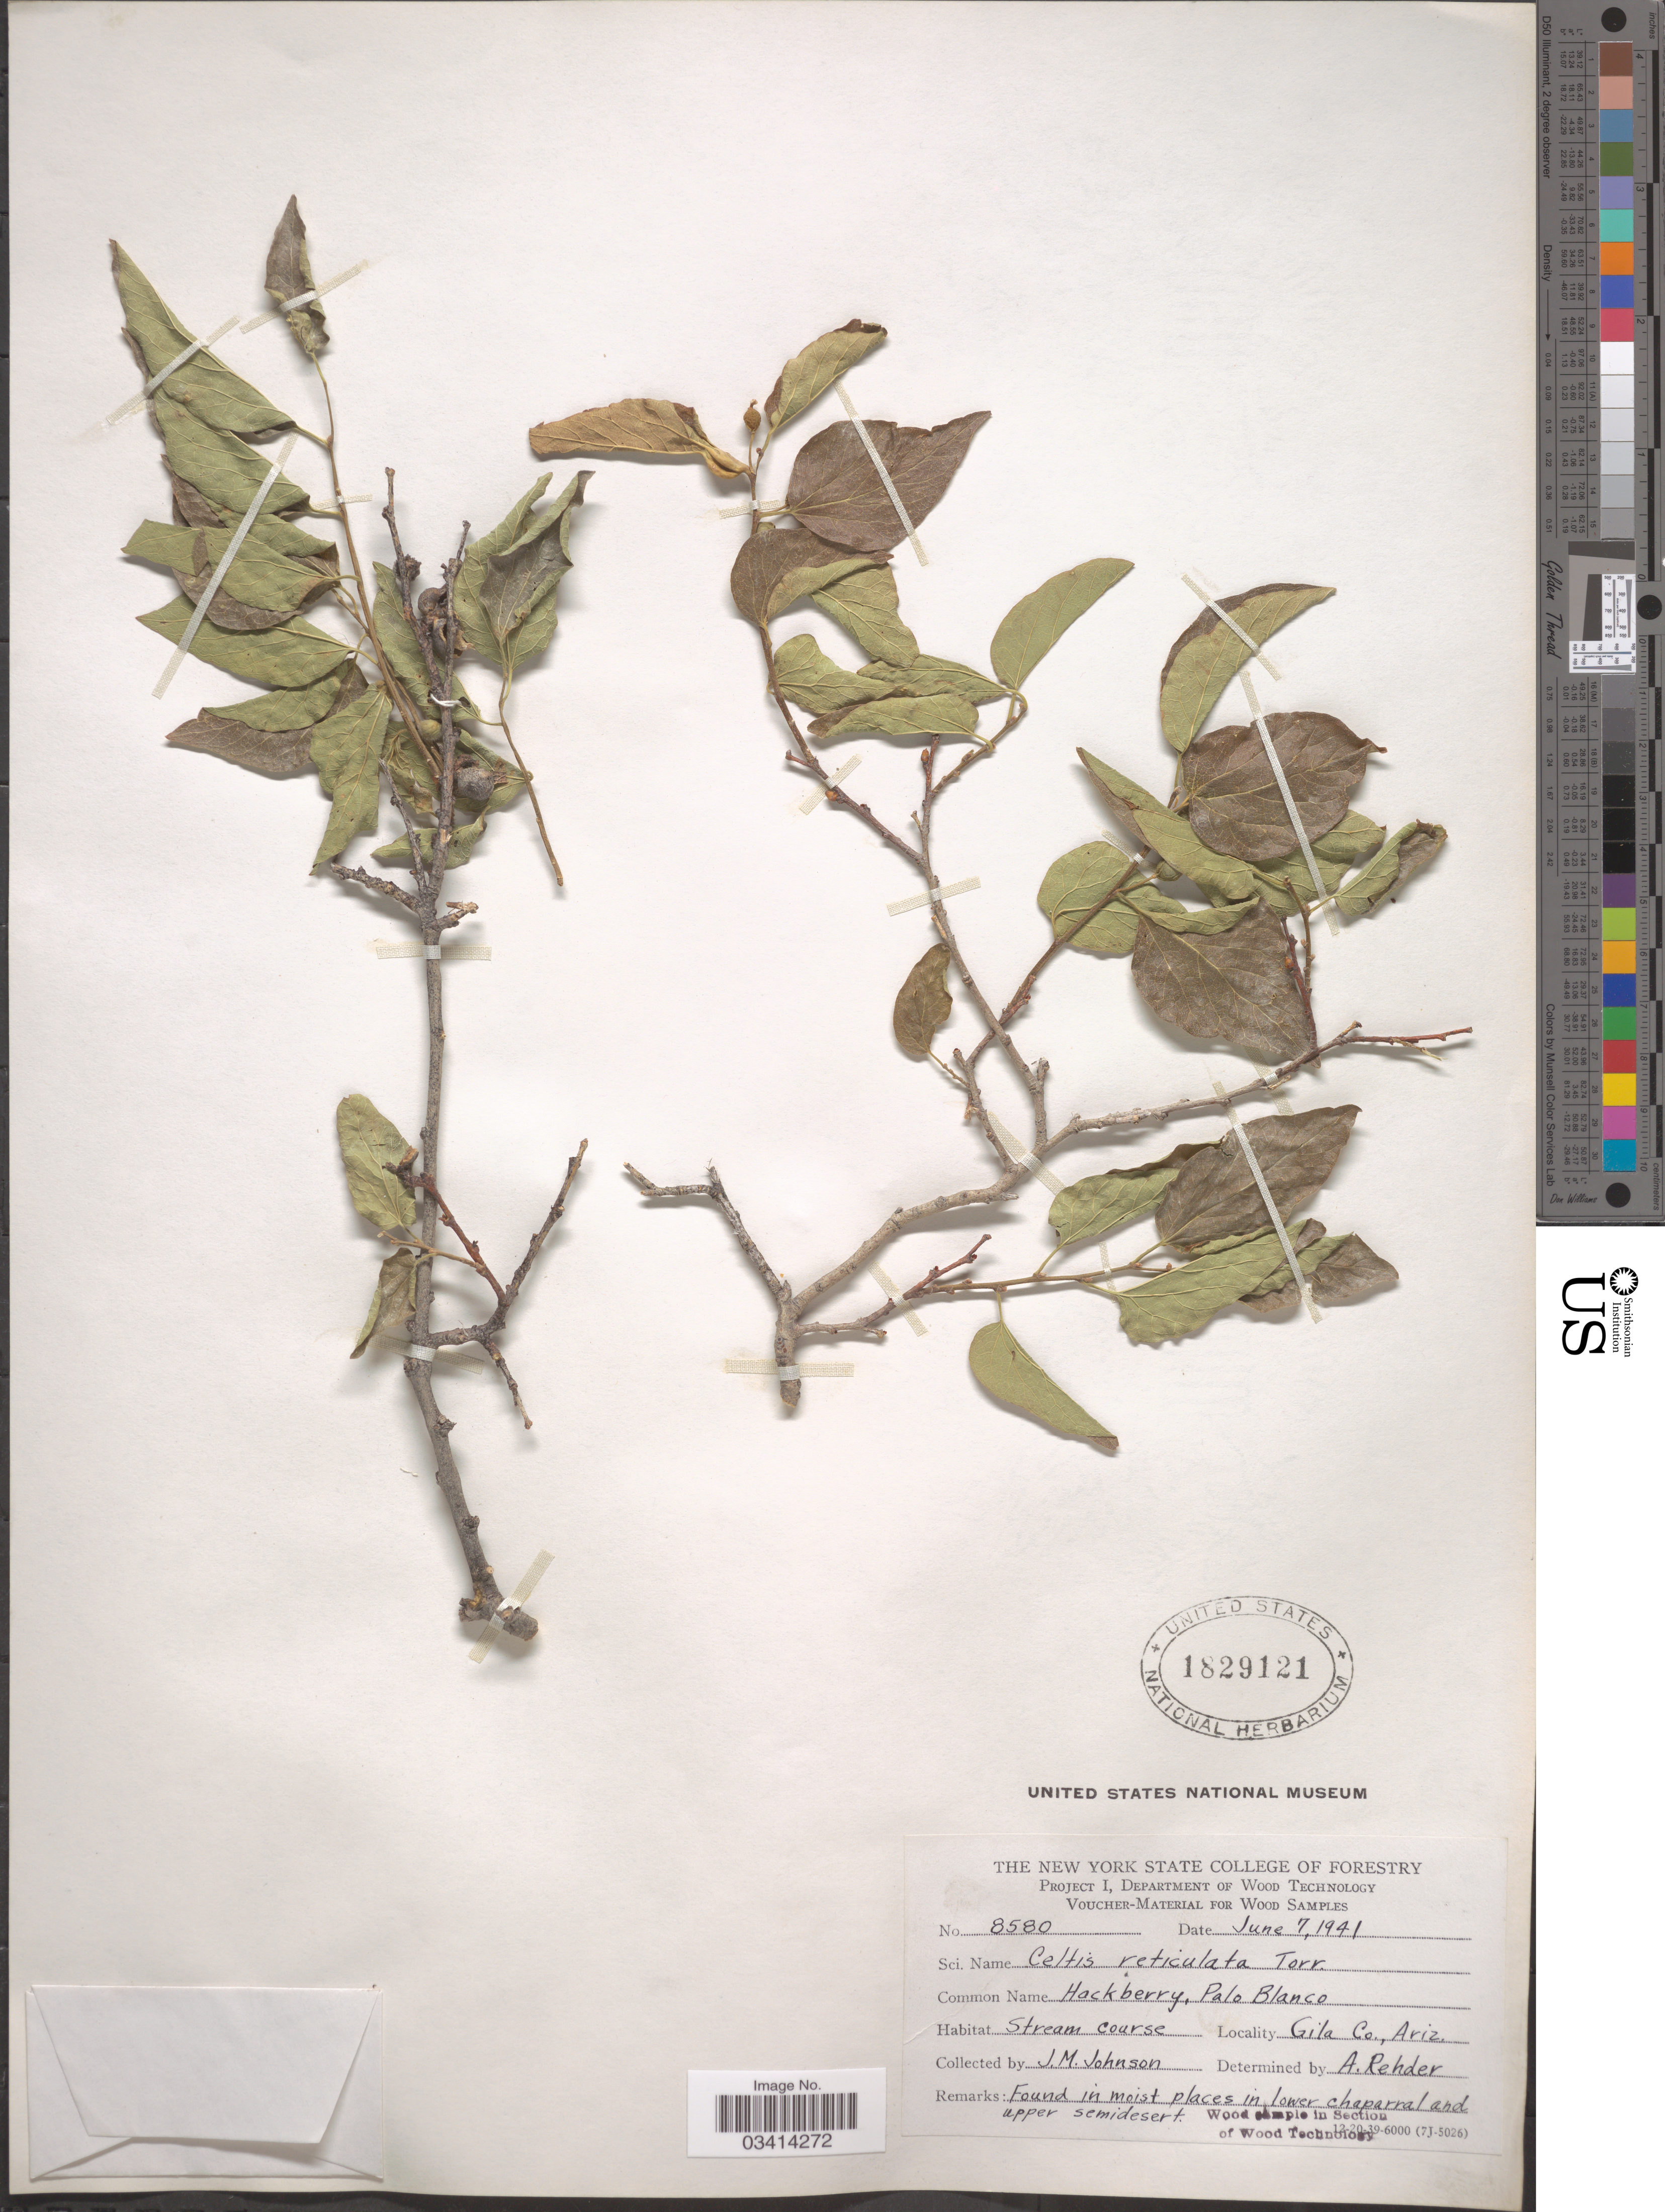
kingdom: Plantae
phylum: Tracheophyta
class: Magnoliopsida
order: Rosales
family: Cannabaceae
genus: Celtis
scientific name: Celtis reticulata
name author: Torr.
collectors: J. M. Johnson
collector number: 8580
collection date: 1941-06-07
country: United States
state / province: Arizona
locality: Gila Co.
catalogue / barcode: US 1829121